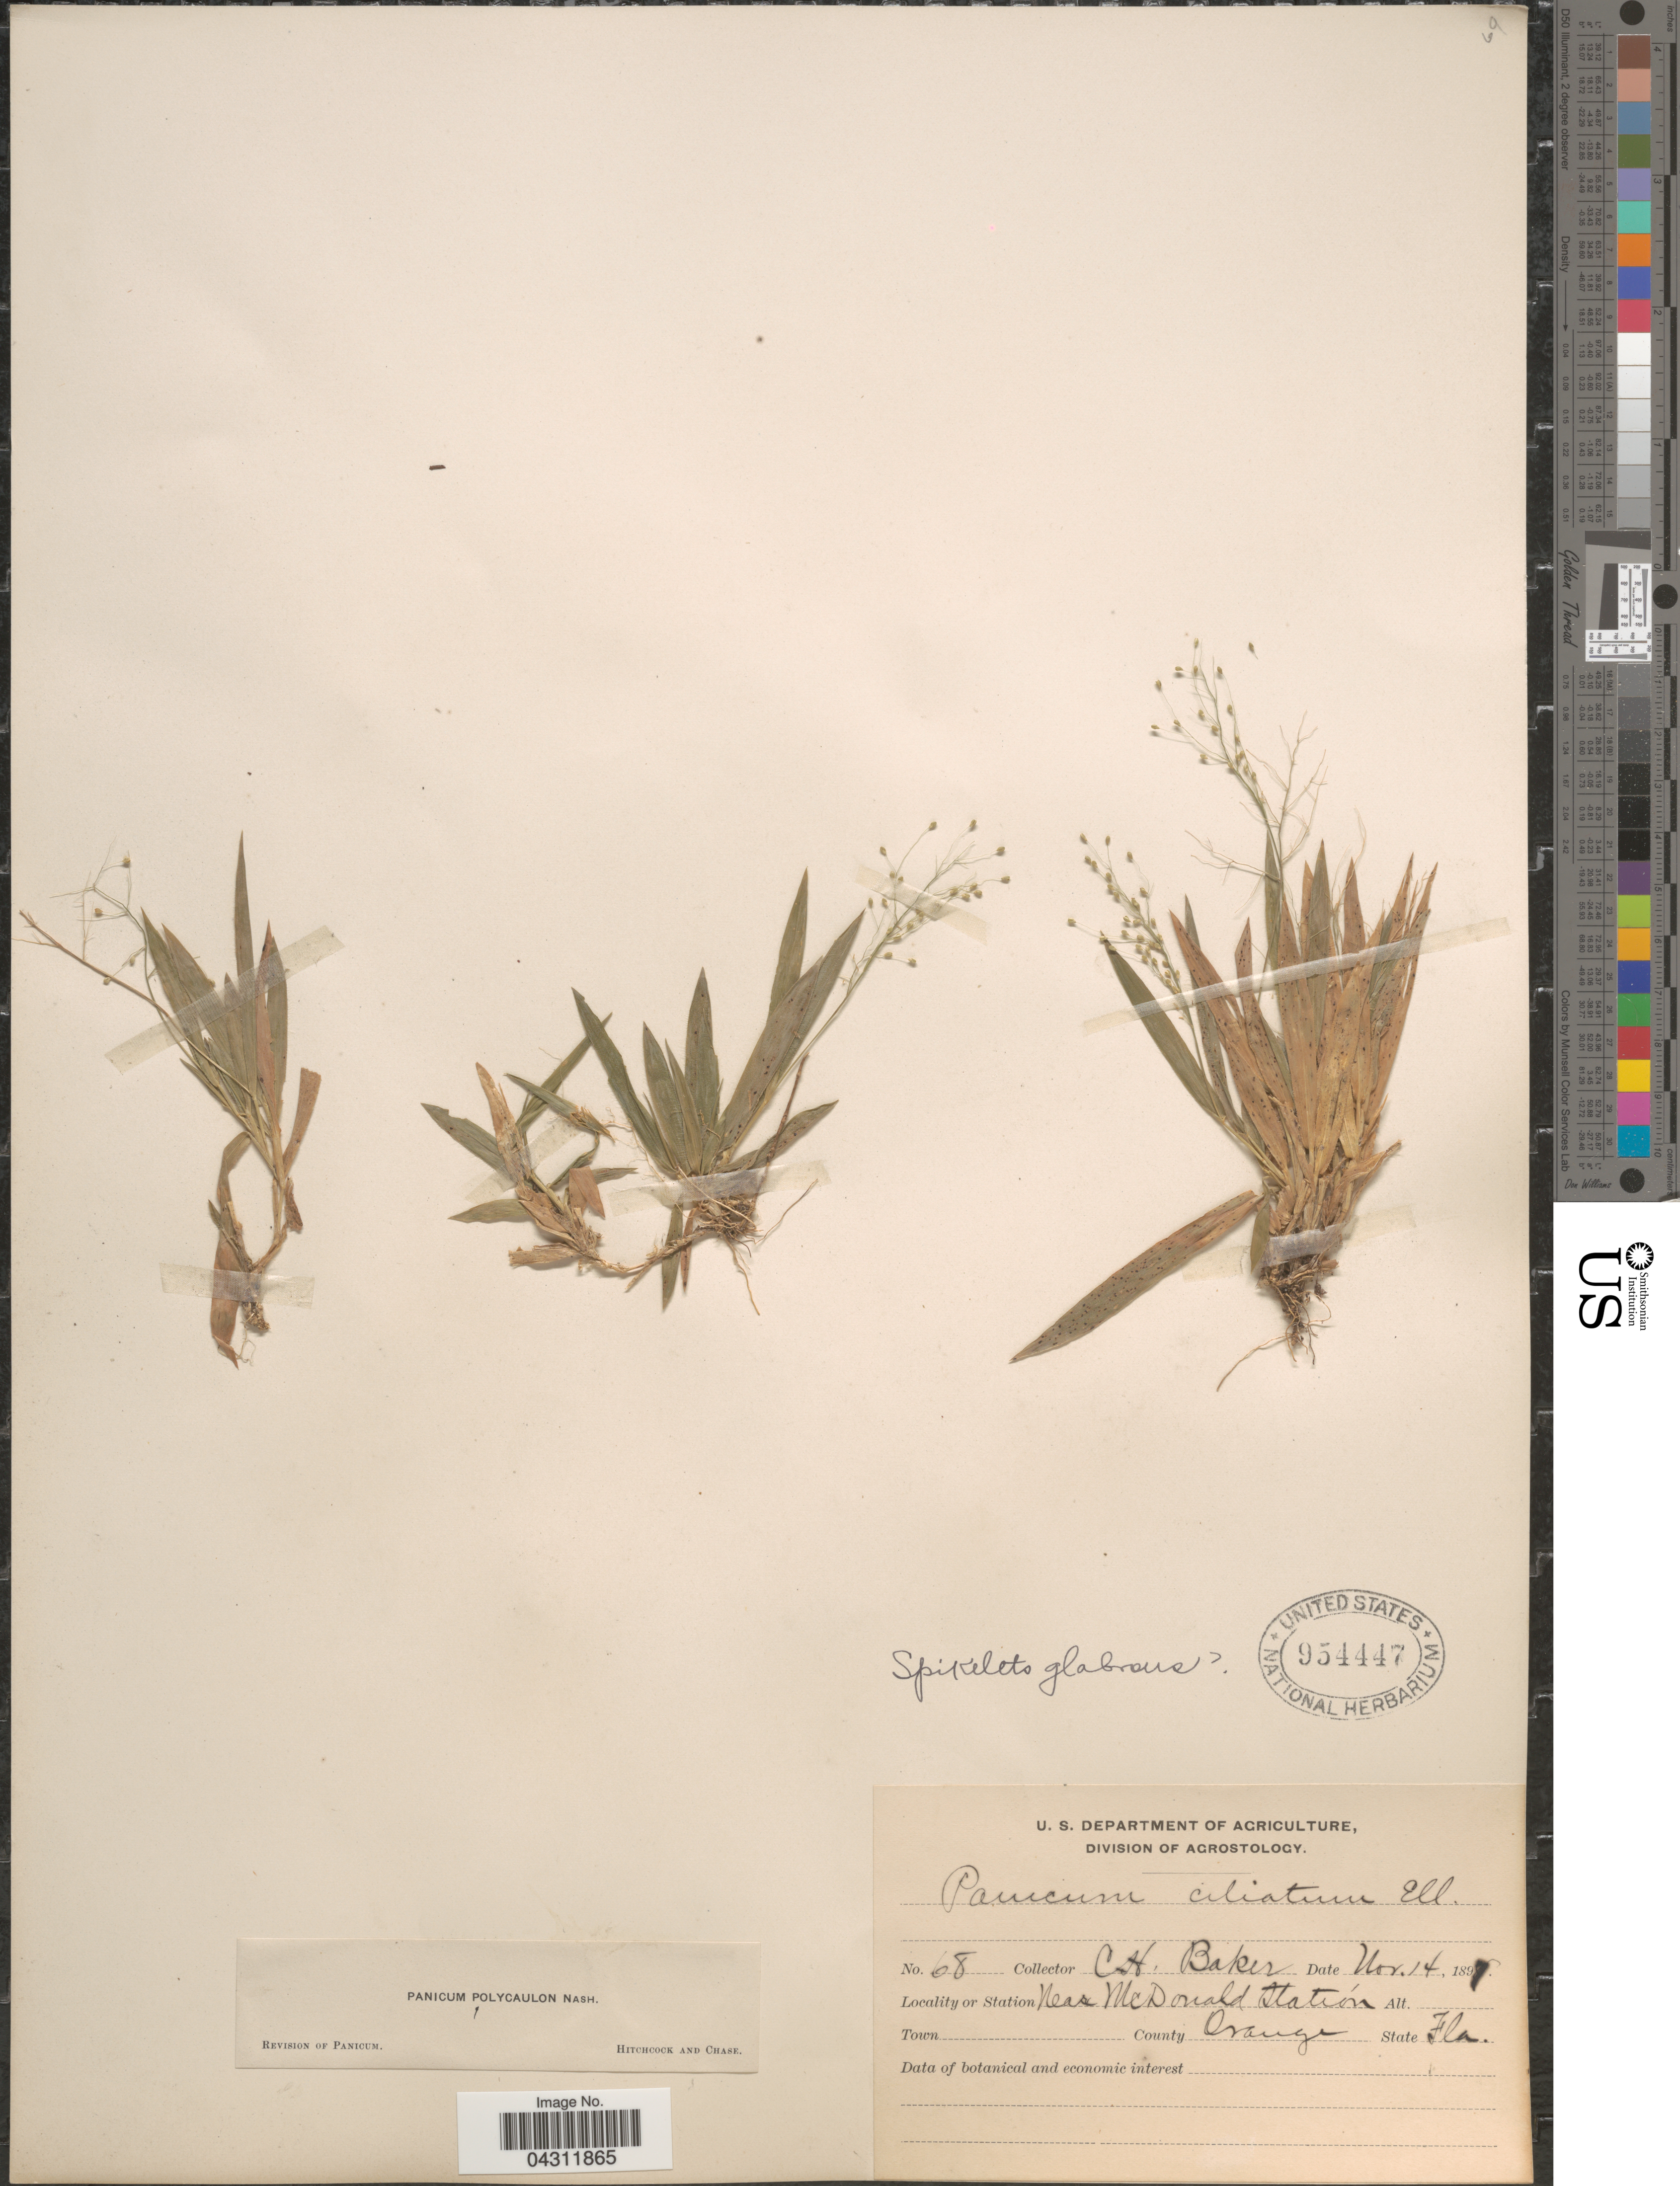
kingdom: Plantae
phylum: Tracheophyta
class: Liliopsida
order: Poales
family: Poaceae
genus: Dichanthelium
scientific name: Dichanthelium strigosum var. glabrescens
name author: (Griseb.) Freckmann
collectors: C. H. Baker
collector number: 68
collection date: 1897-11-14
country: United States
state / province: Florida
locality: Near McDonald Station. County Orange.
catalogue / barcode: US 954447